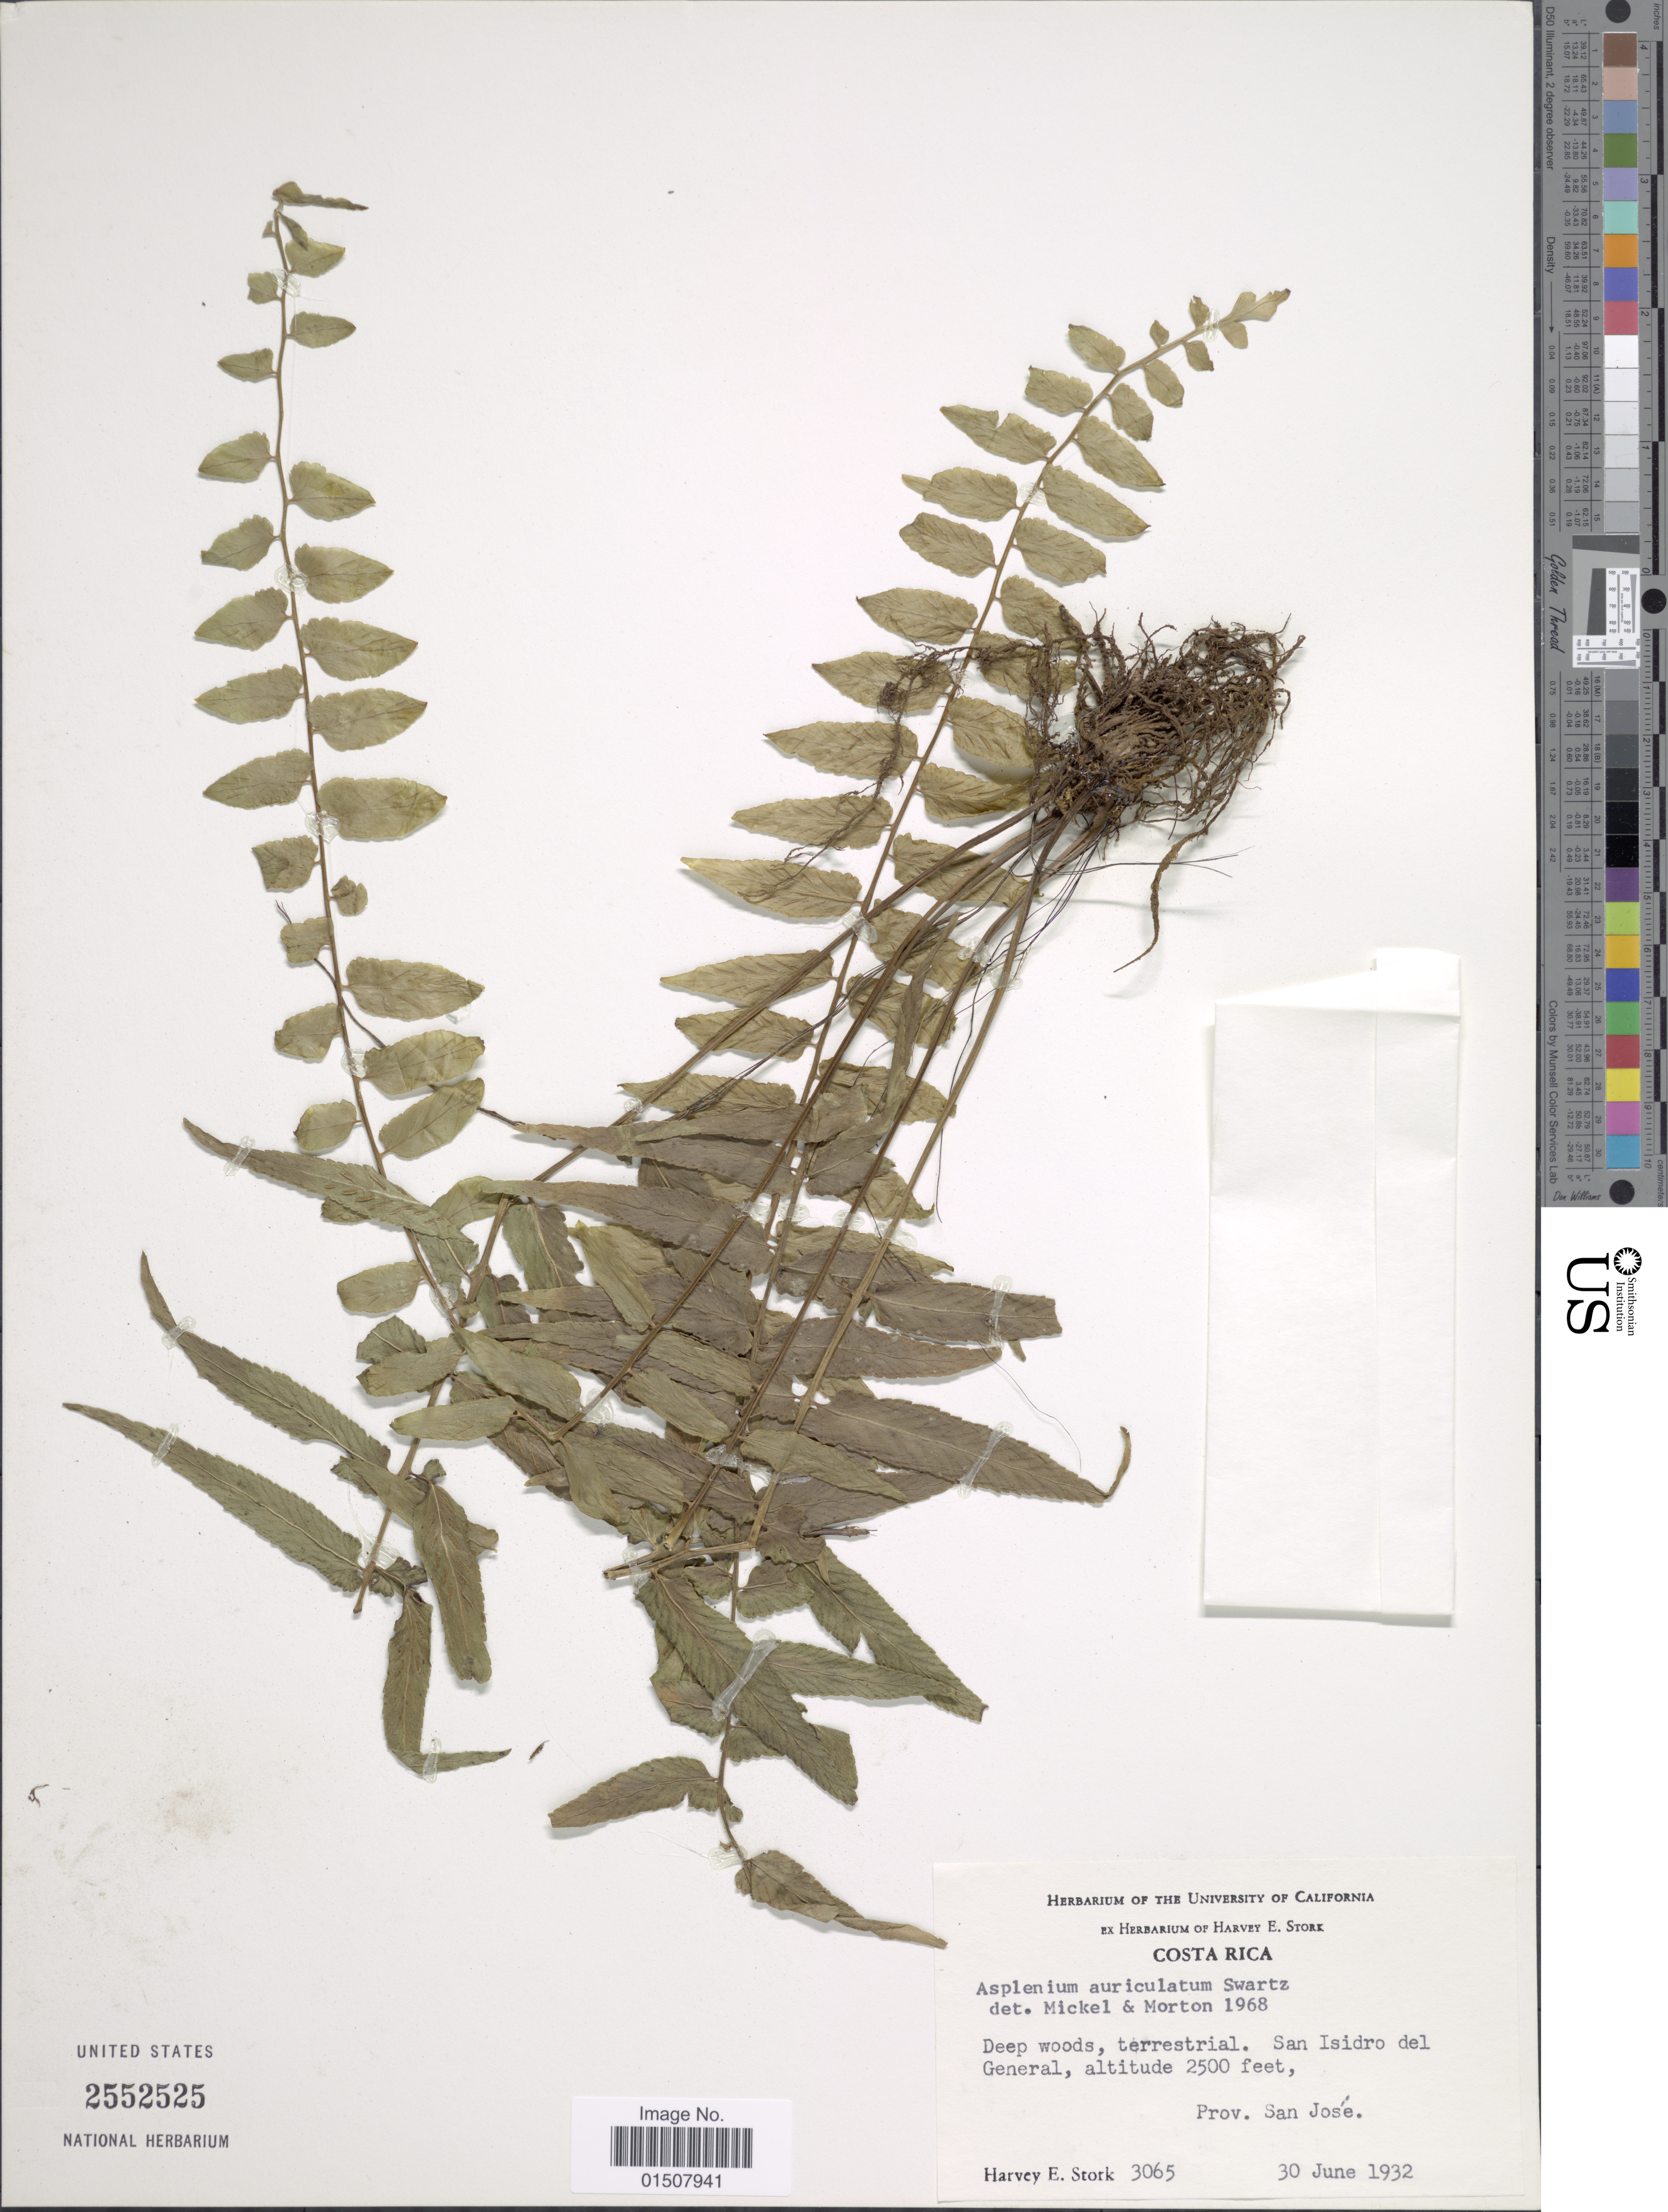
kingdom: Plantae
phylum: Tracheophyta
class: Polypodiopsida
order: Polypodiales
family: Aspleniaceae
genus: Asplenium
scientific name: Asplenium salicifolium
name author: L.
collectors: H. E. Stork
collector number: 3065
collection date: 1932-06-30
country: Costa Rica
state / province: San José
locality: San Isidro del General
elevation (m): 762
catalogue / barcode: US 2552525